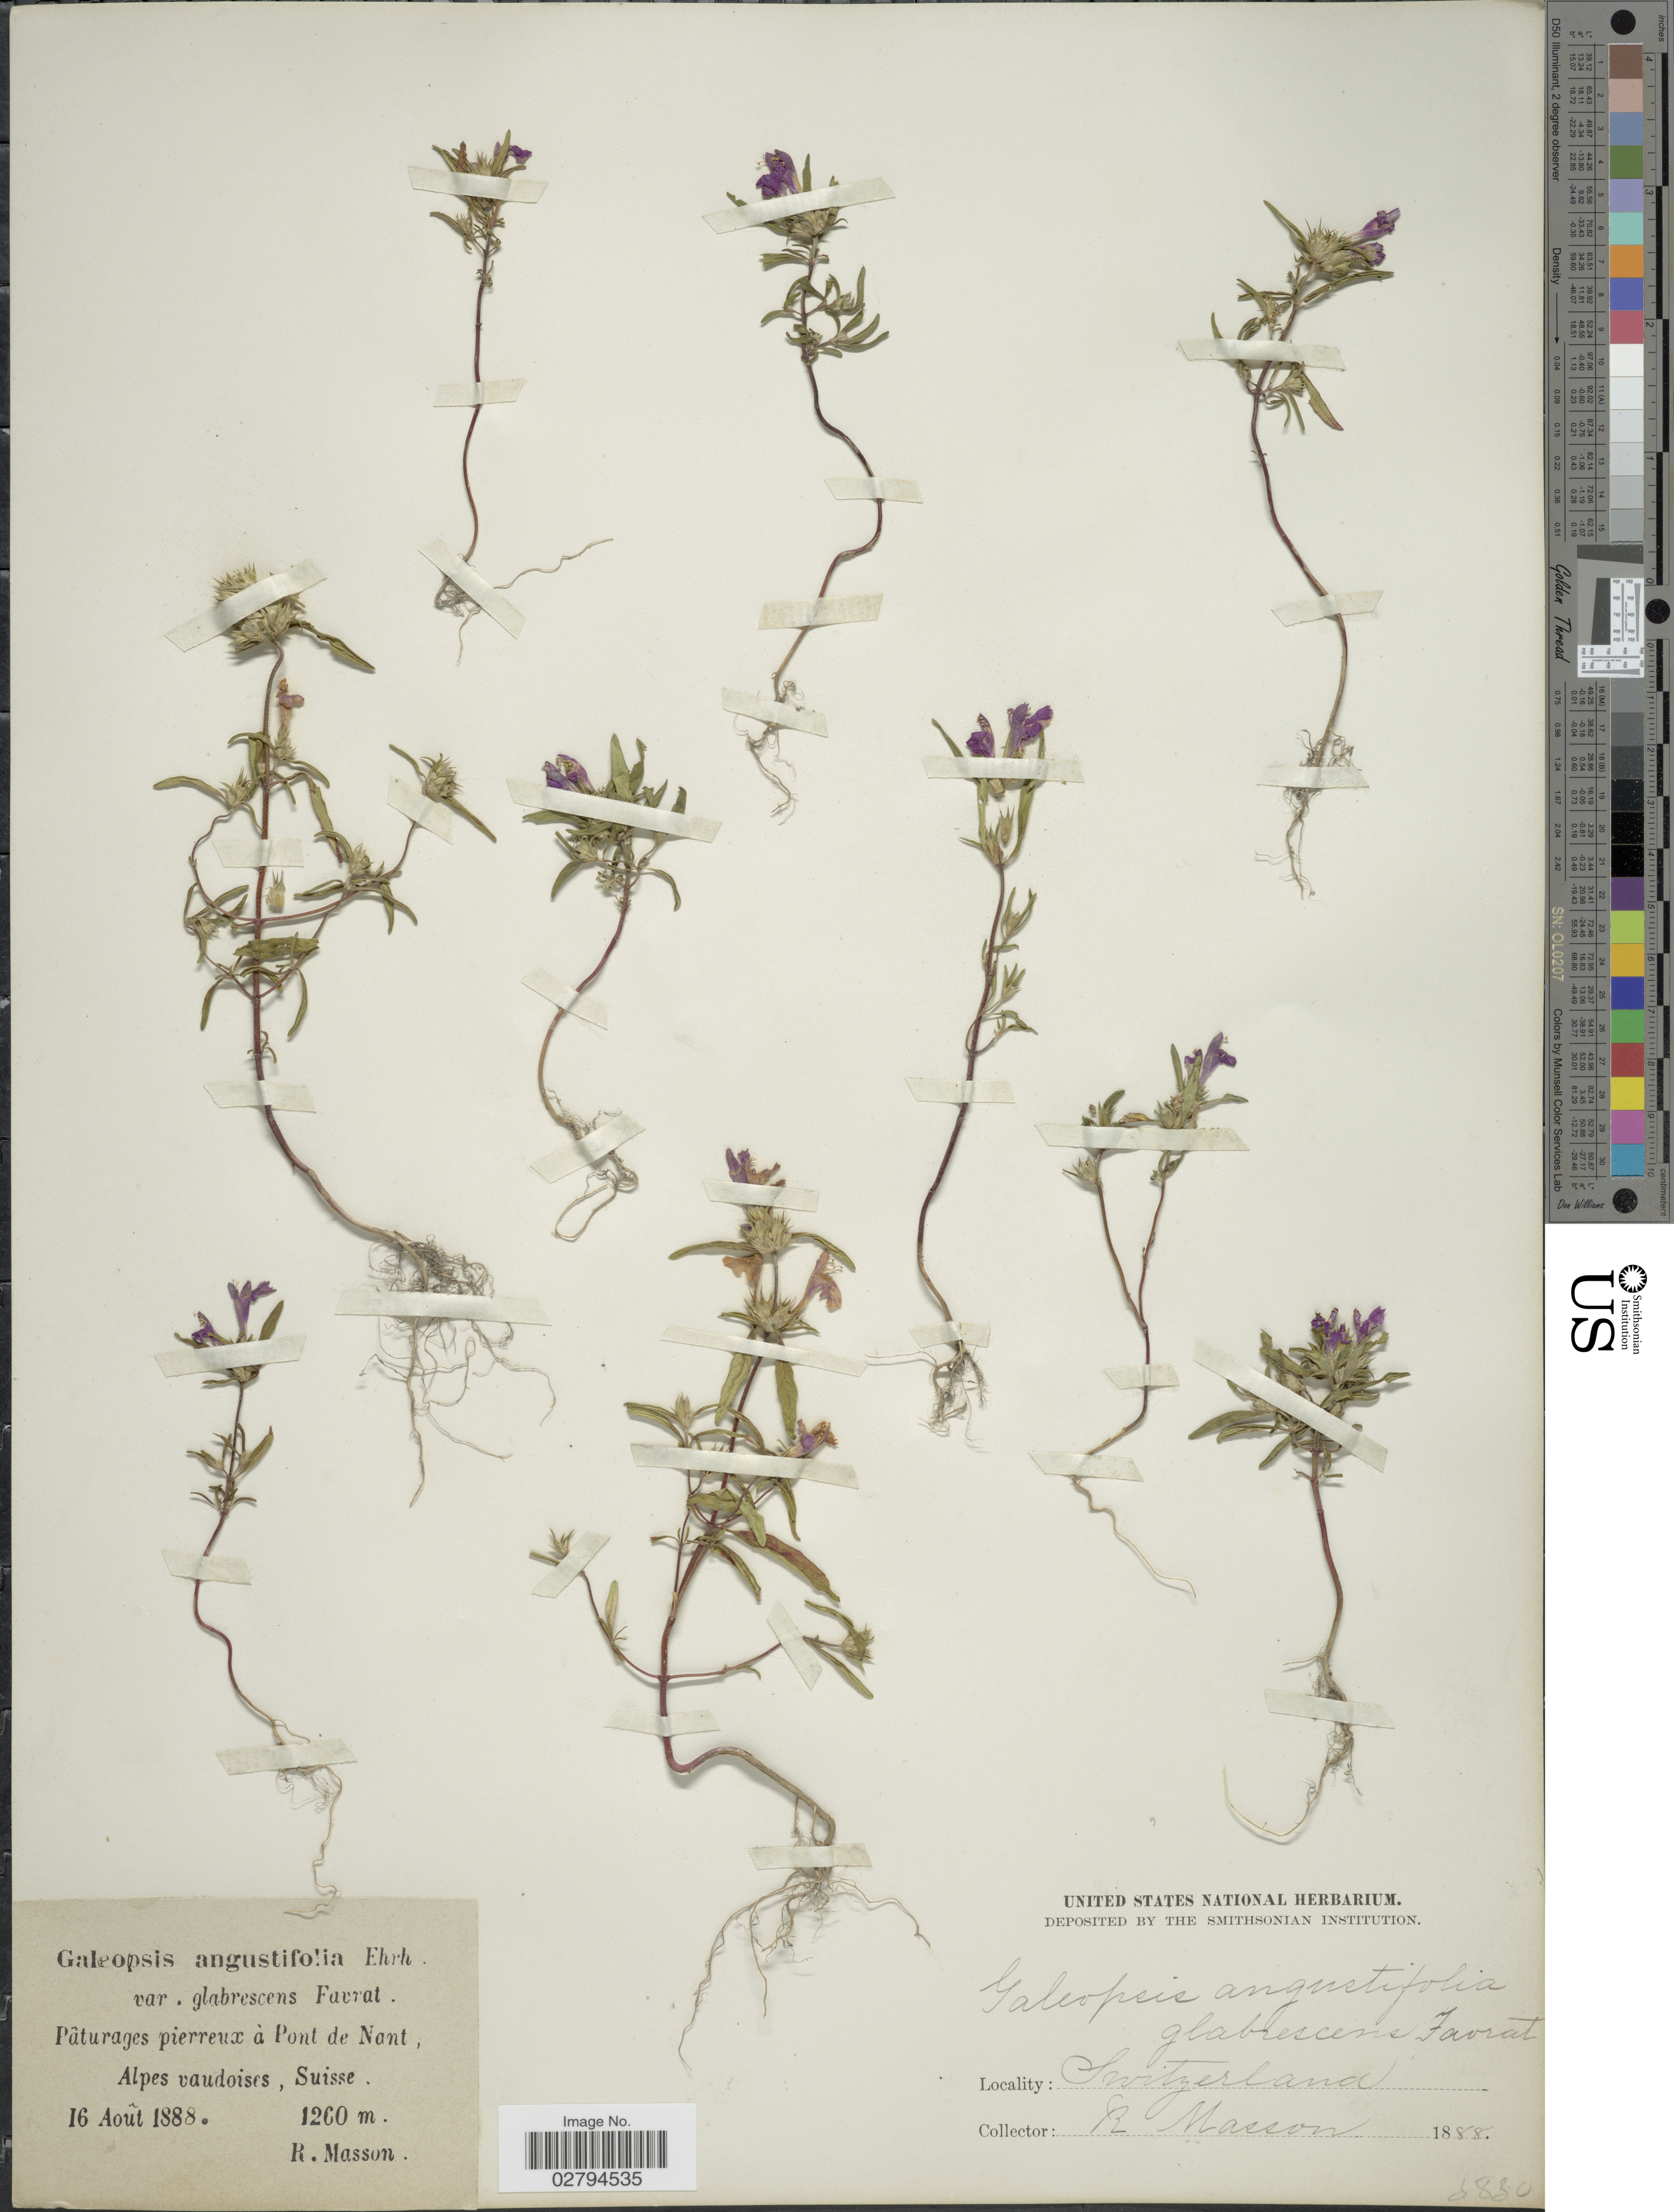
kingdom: Plantae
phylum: Tracheophyta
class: Magnoliopsida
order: Lamiales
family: Lamiaceae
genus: Galeopsis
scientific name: Galeopsis angustifolia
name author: Ehrh. ex Hoffm.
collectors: R. Masson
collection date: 1888-08-16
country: Switzerland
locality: Pâturages pierreux à Pont de Nant. Alpes vaudoise, Suisse.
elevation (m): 1260